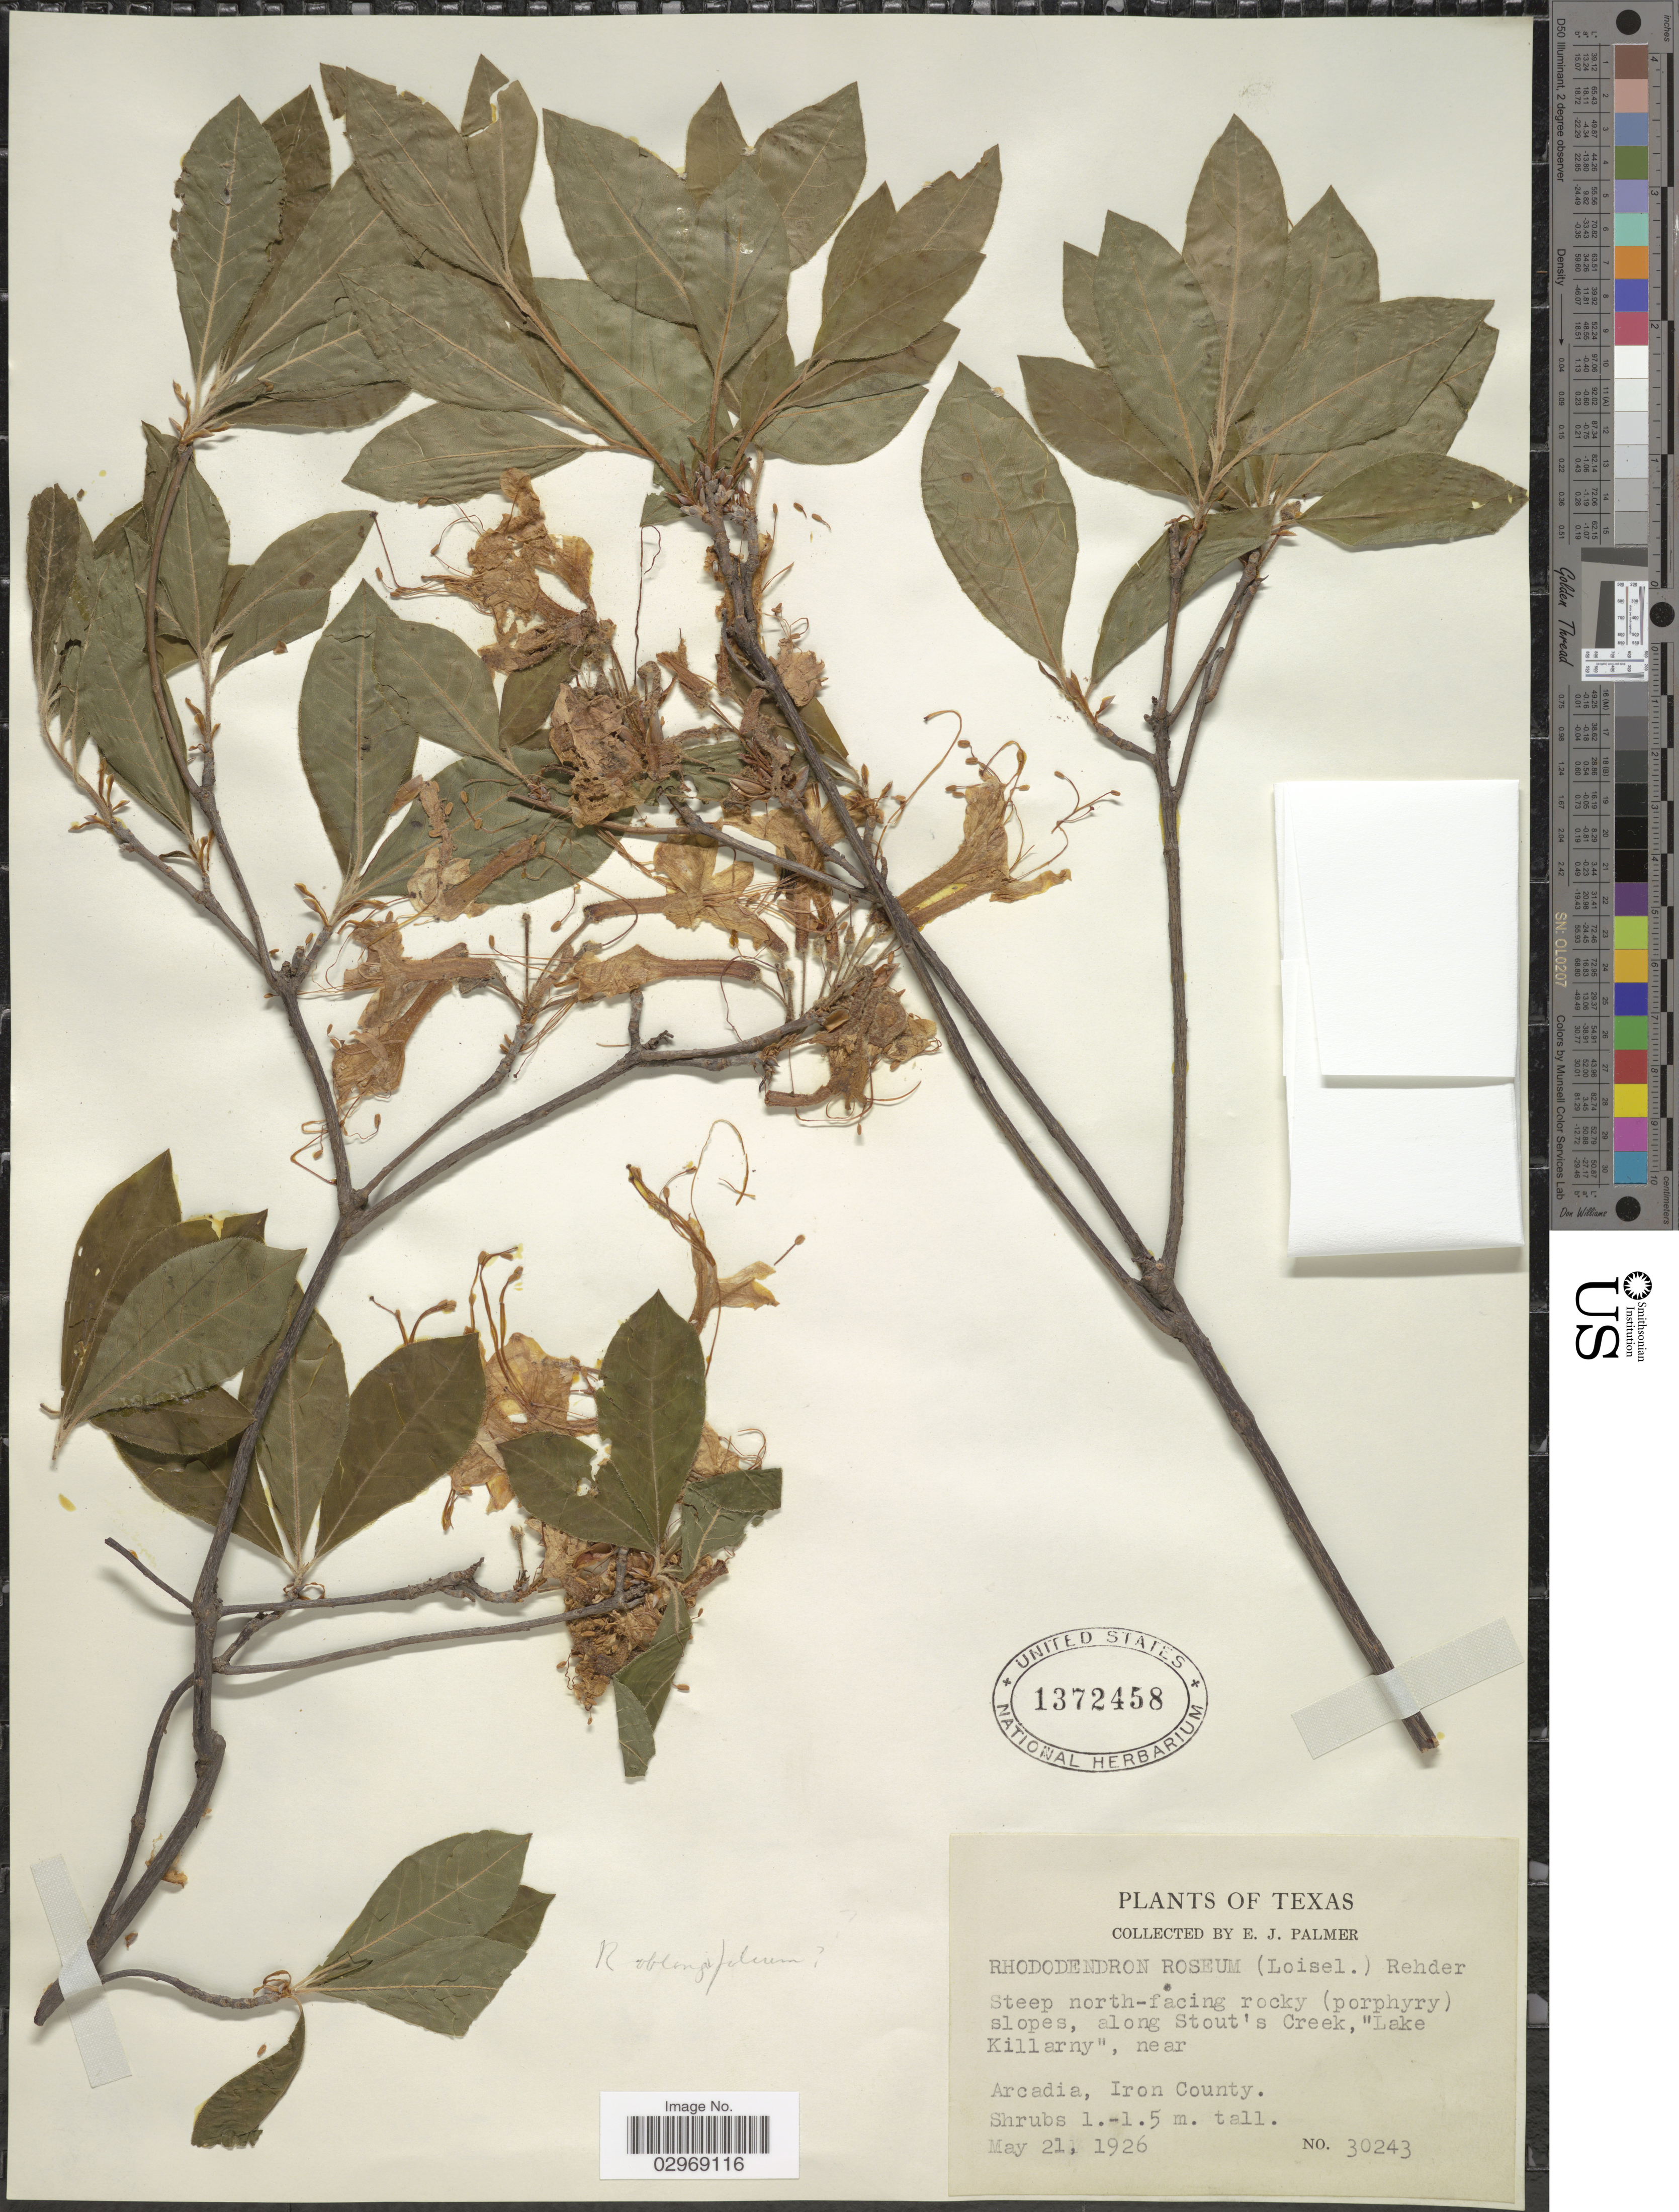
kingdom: Plantae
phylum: Tracheophyta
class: Magnoliopsida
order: Ericales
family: Ericaceae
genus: Rhododendron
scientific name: Rhododendron oblongifolium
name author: (Small) Millais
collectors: E. J. Palmer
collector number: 30243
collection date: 1926-05-21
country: United States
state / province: Texas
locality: Steep north-facing rocky (porphyry) slopes, along Stout's Creek, "Lake Killarny", near Arcadia, Iron County.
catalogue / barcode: US 1372458